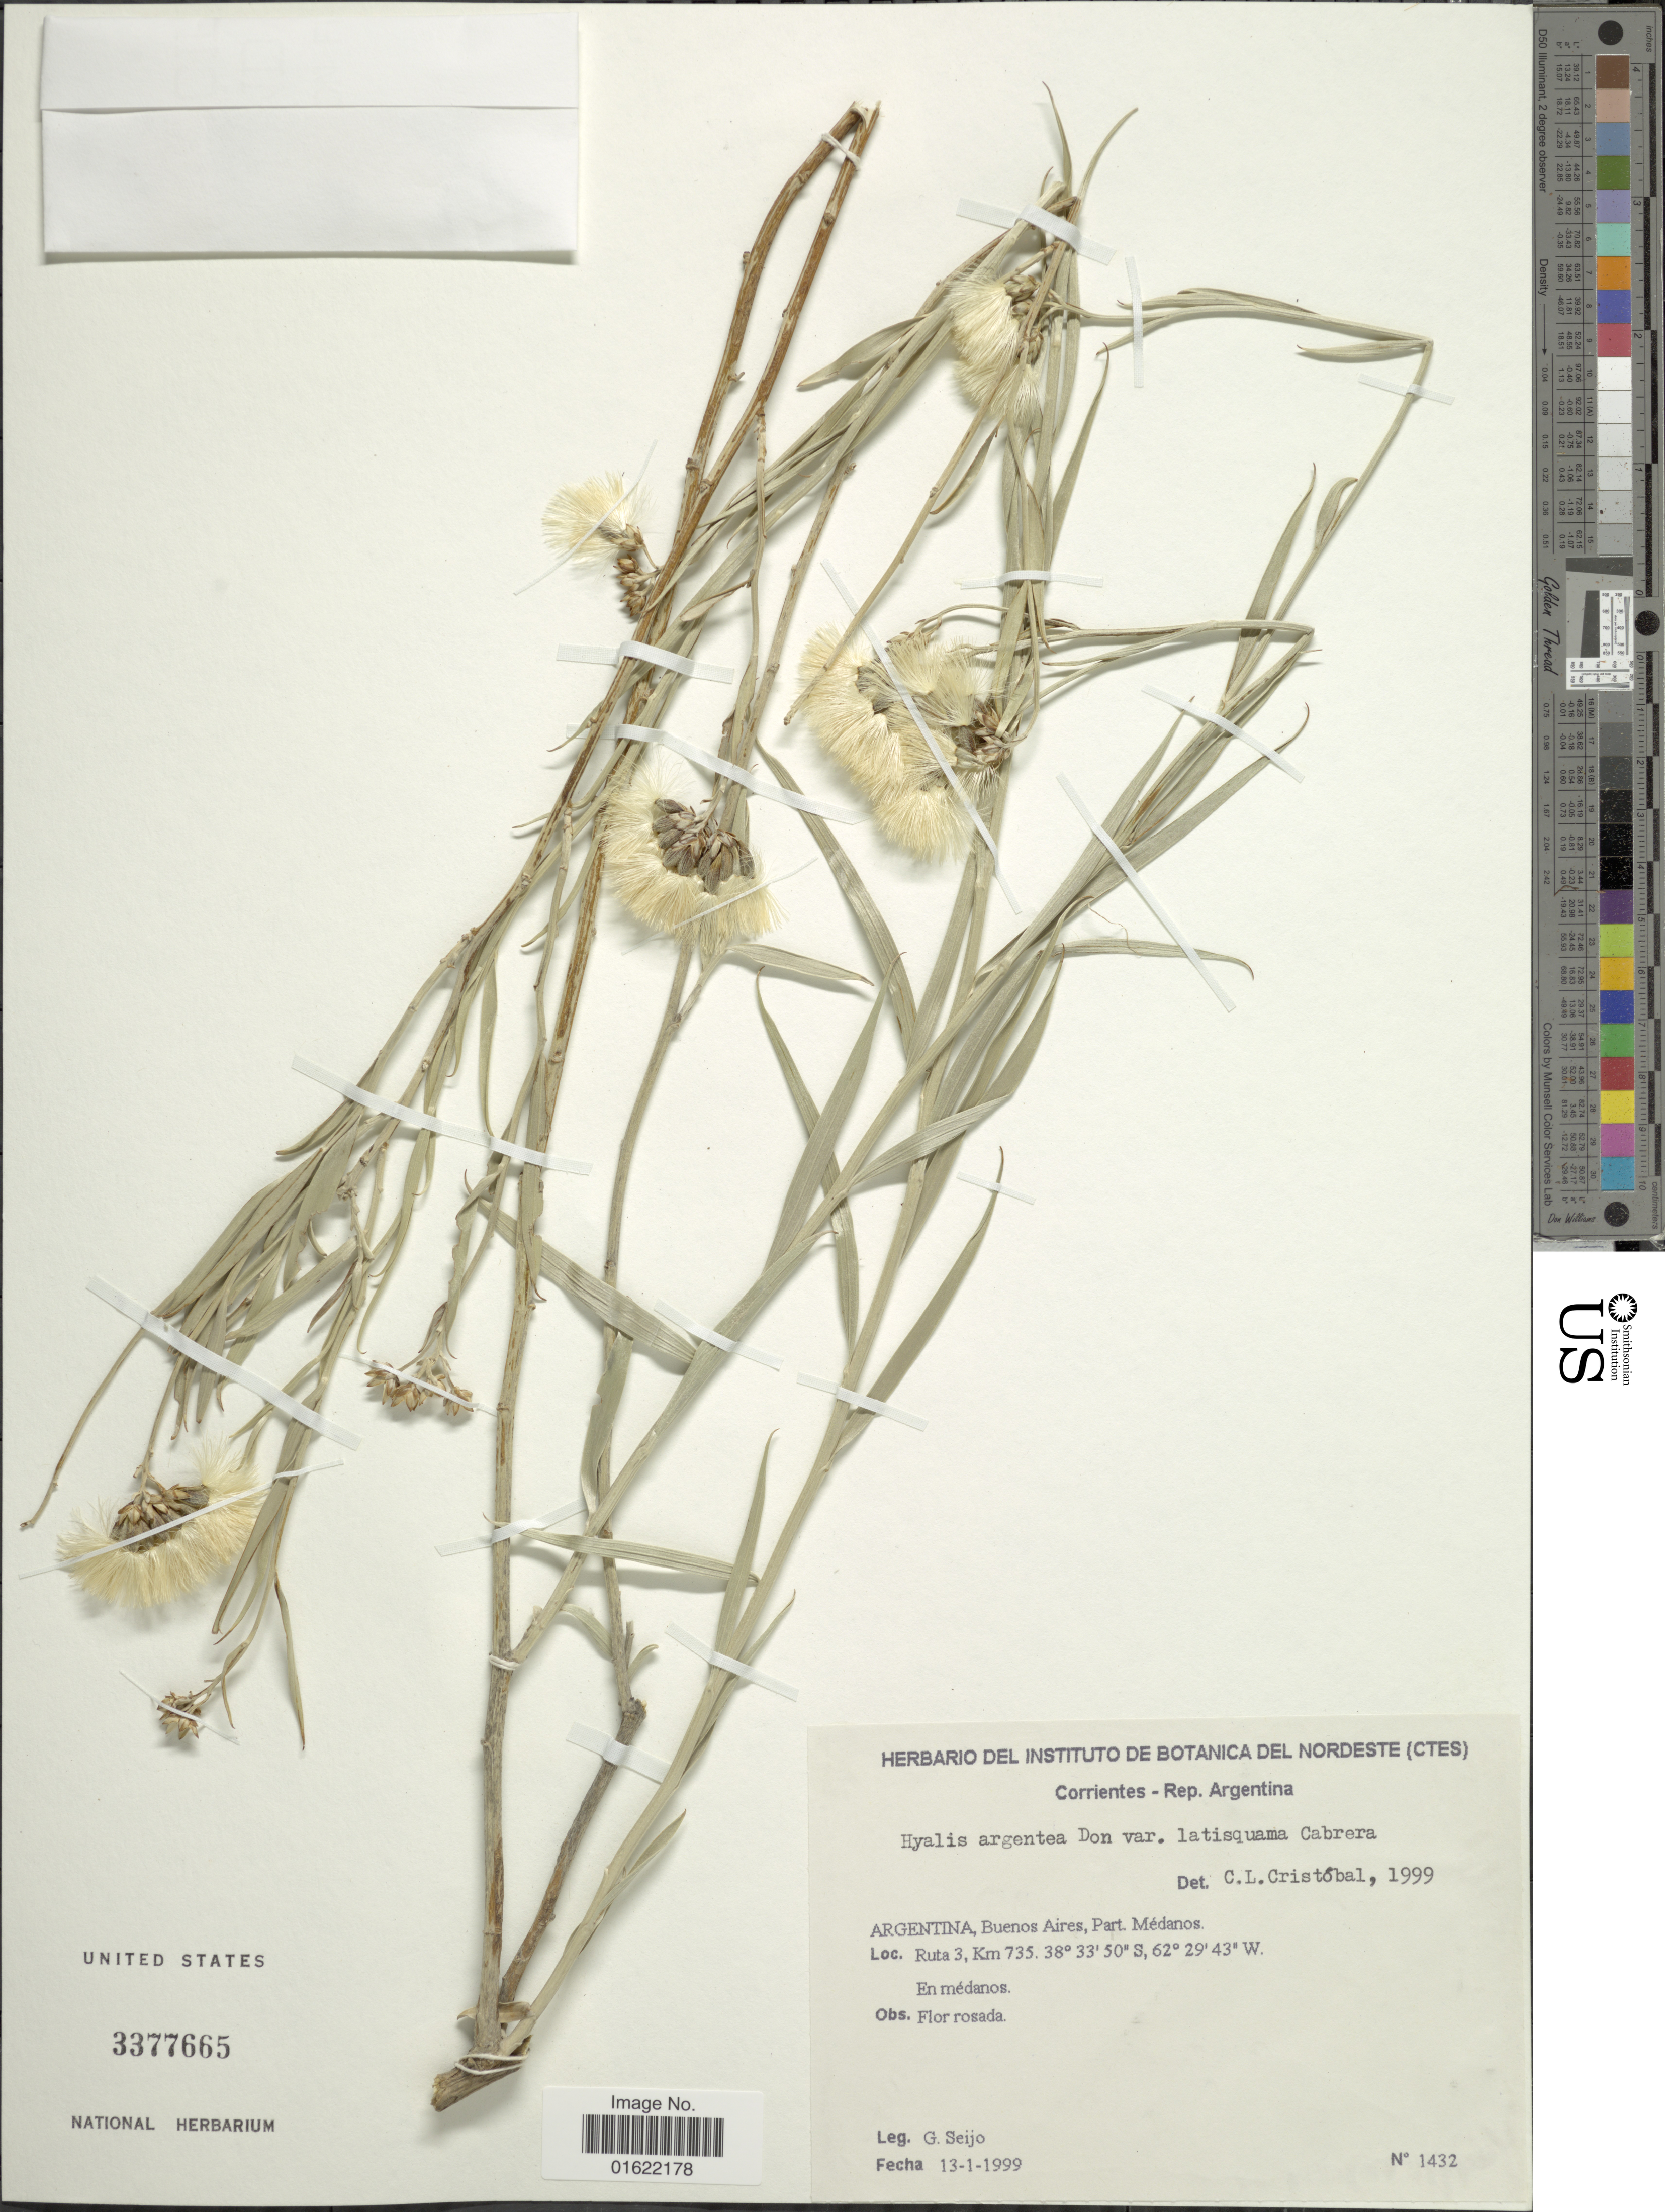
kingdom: Plantae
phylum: Tracheophyta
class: Magnoliopsida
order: Asterales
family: Asteraceae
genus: Hyalis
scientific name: Hyalis argentea var. latisquama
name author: Cabrera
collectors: G. Seijo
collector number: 1432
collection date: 1999-01-13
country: Argentina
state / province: Buenos Aires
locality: Buenos Aires, Part. Medanos. Ruta 3, Km 735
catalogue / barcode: US 3377665